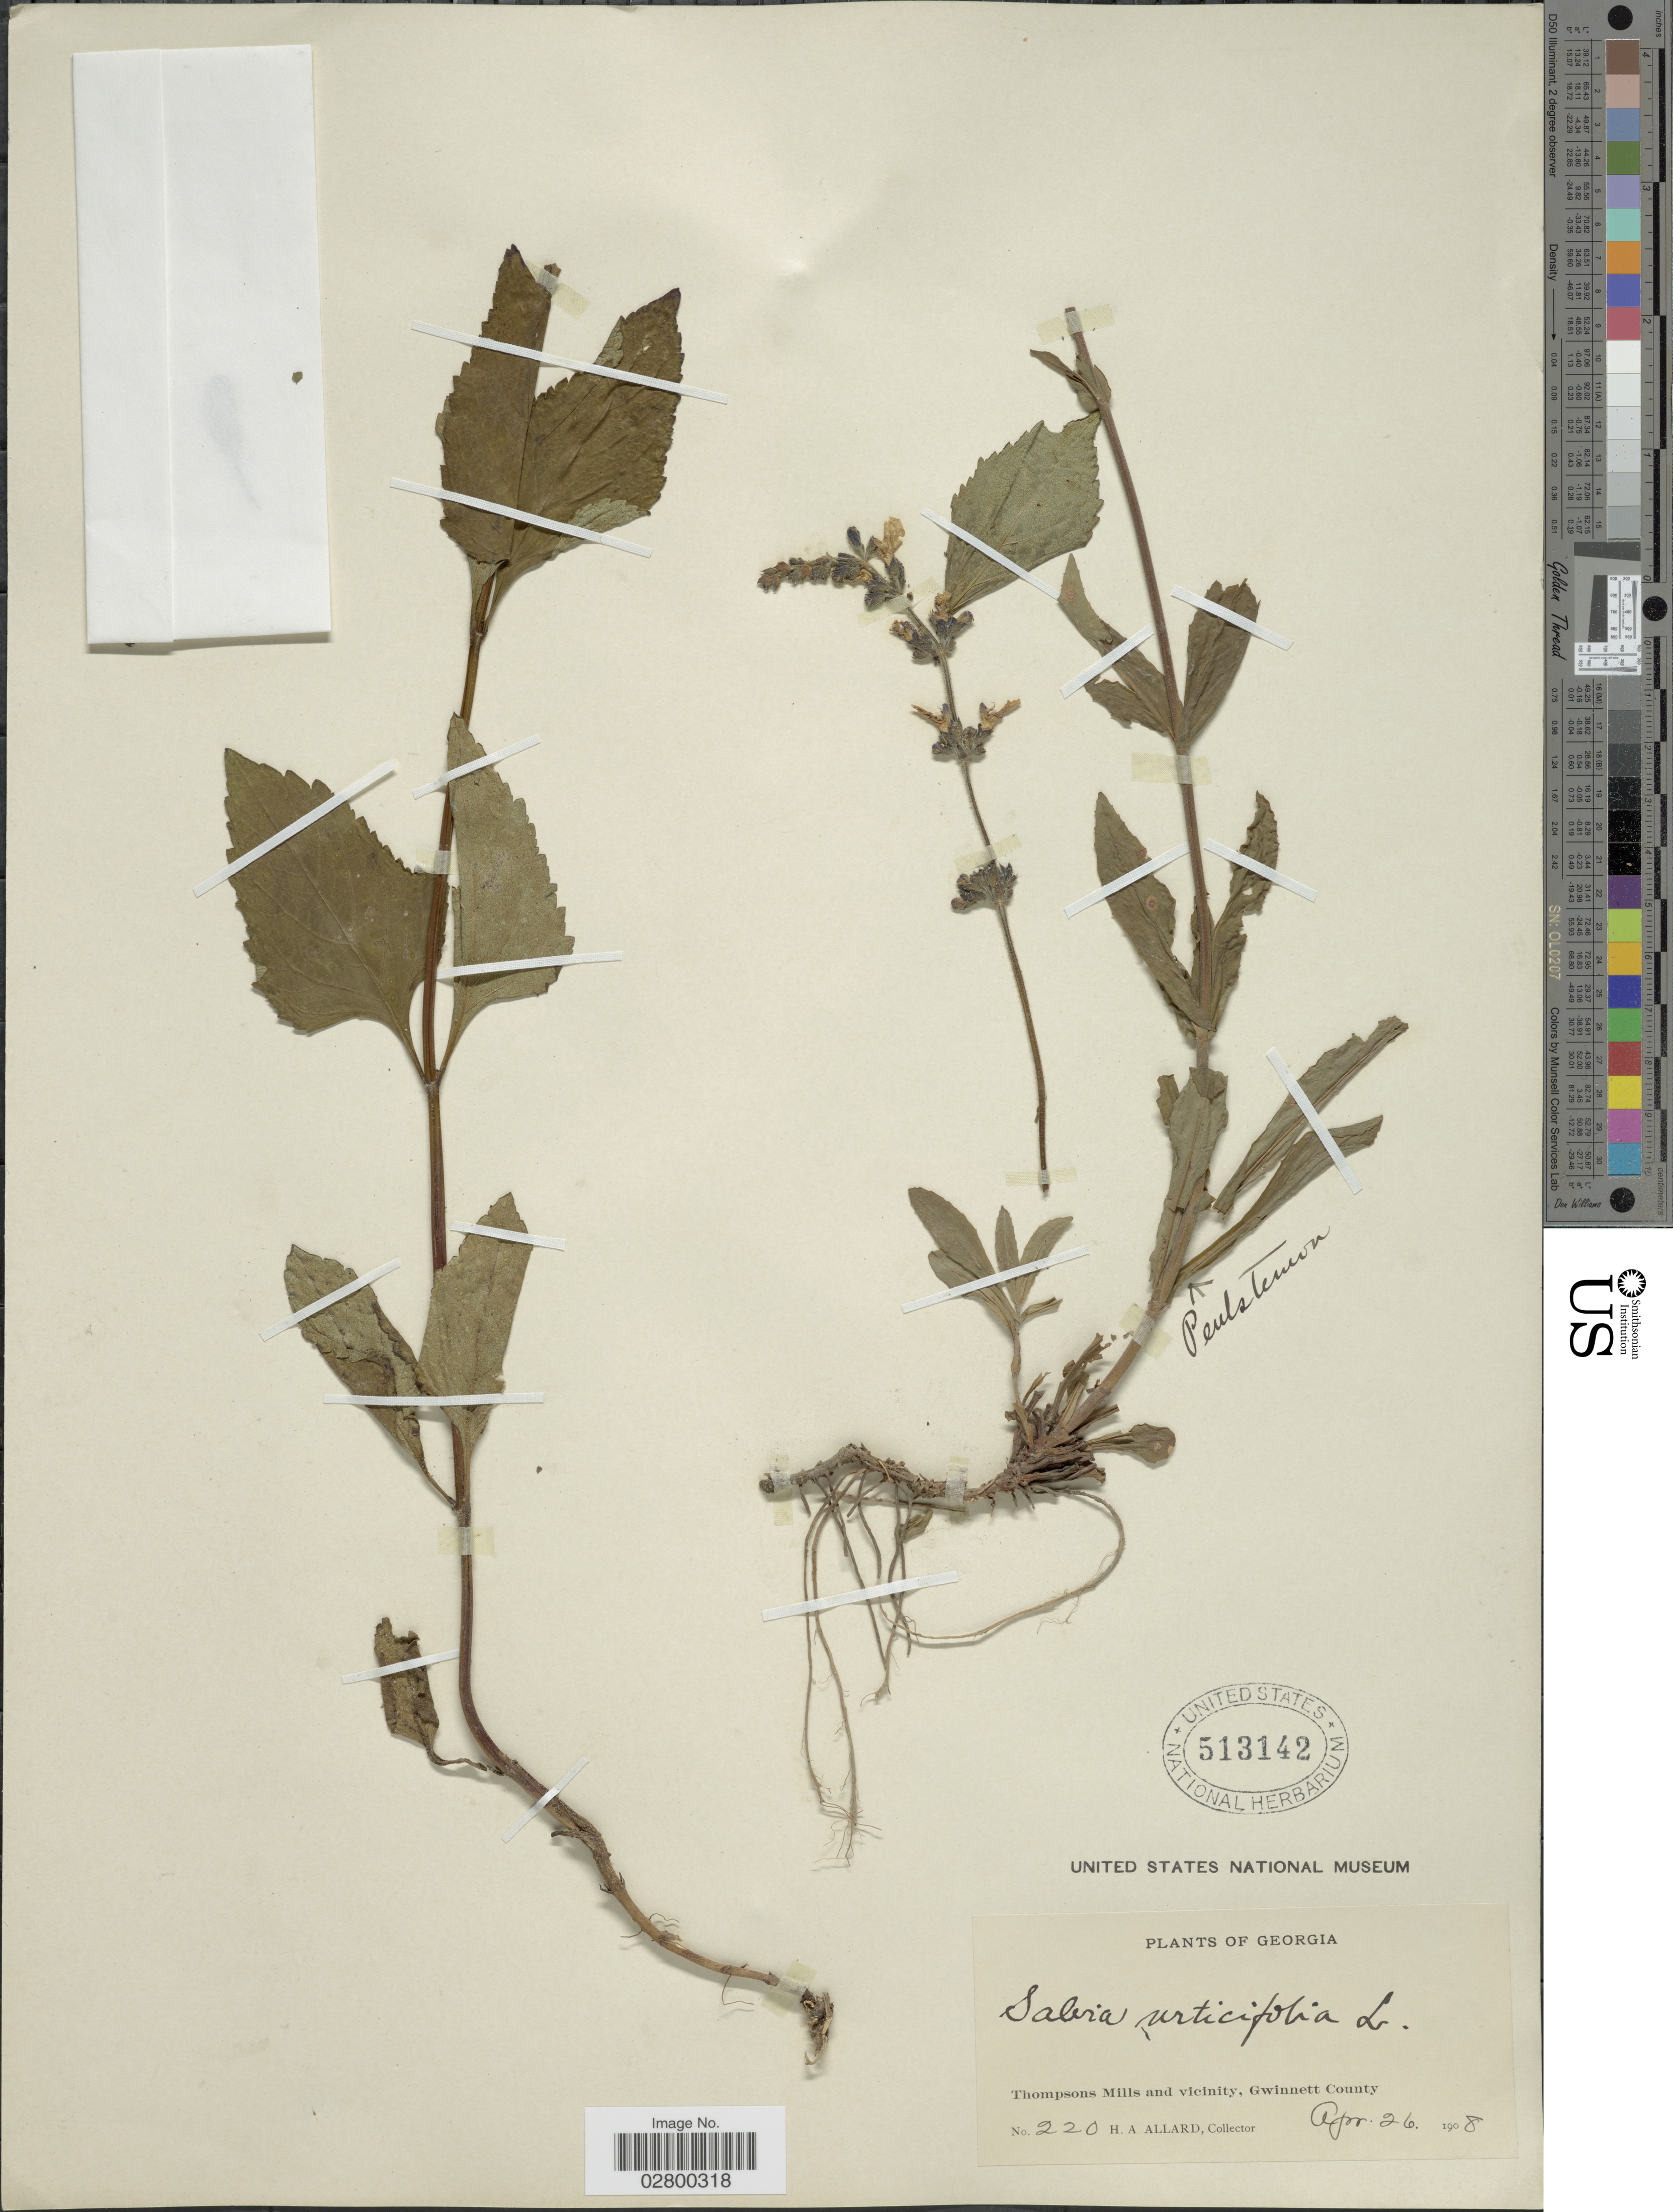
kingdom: Plantae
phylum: Tracheophyta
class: Magnoliopsida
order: Lamiales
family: Lamiaceae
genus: Salvia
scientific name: Salvia urticifolia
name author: L.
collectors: H. A. Allard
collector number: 220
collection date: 1908-04-26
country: United States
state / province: Georgia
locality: Thompsons Mills and vicinity, Gwinnett County.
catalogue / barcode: US 513142